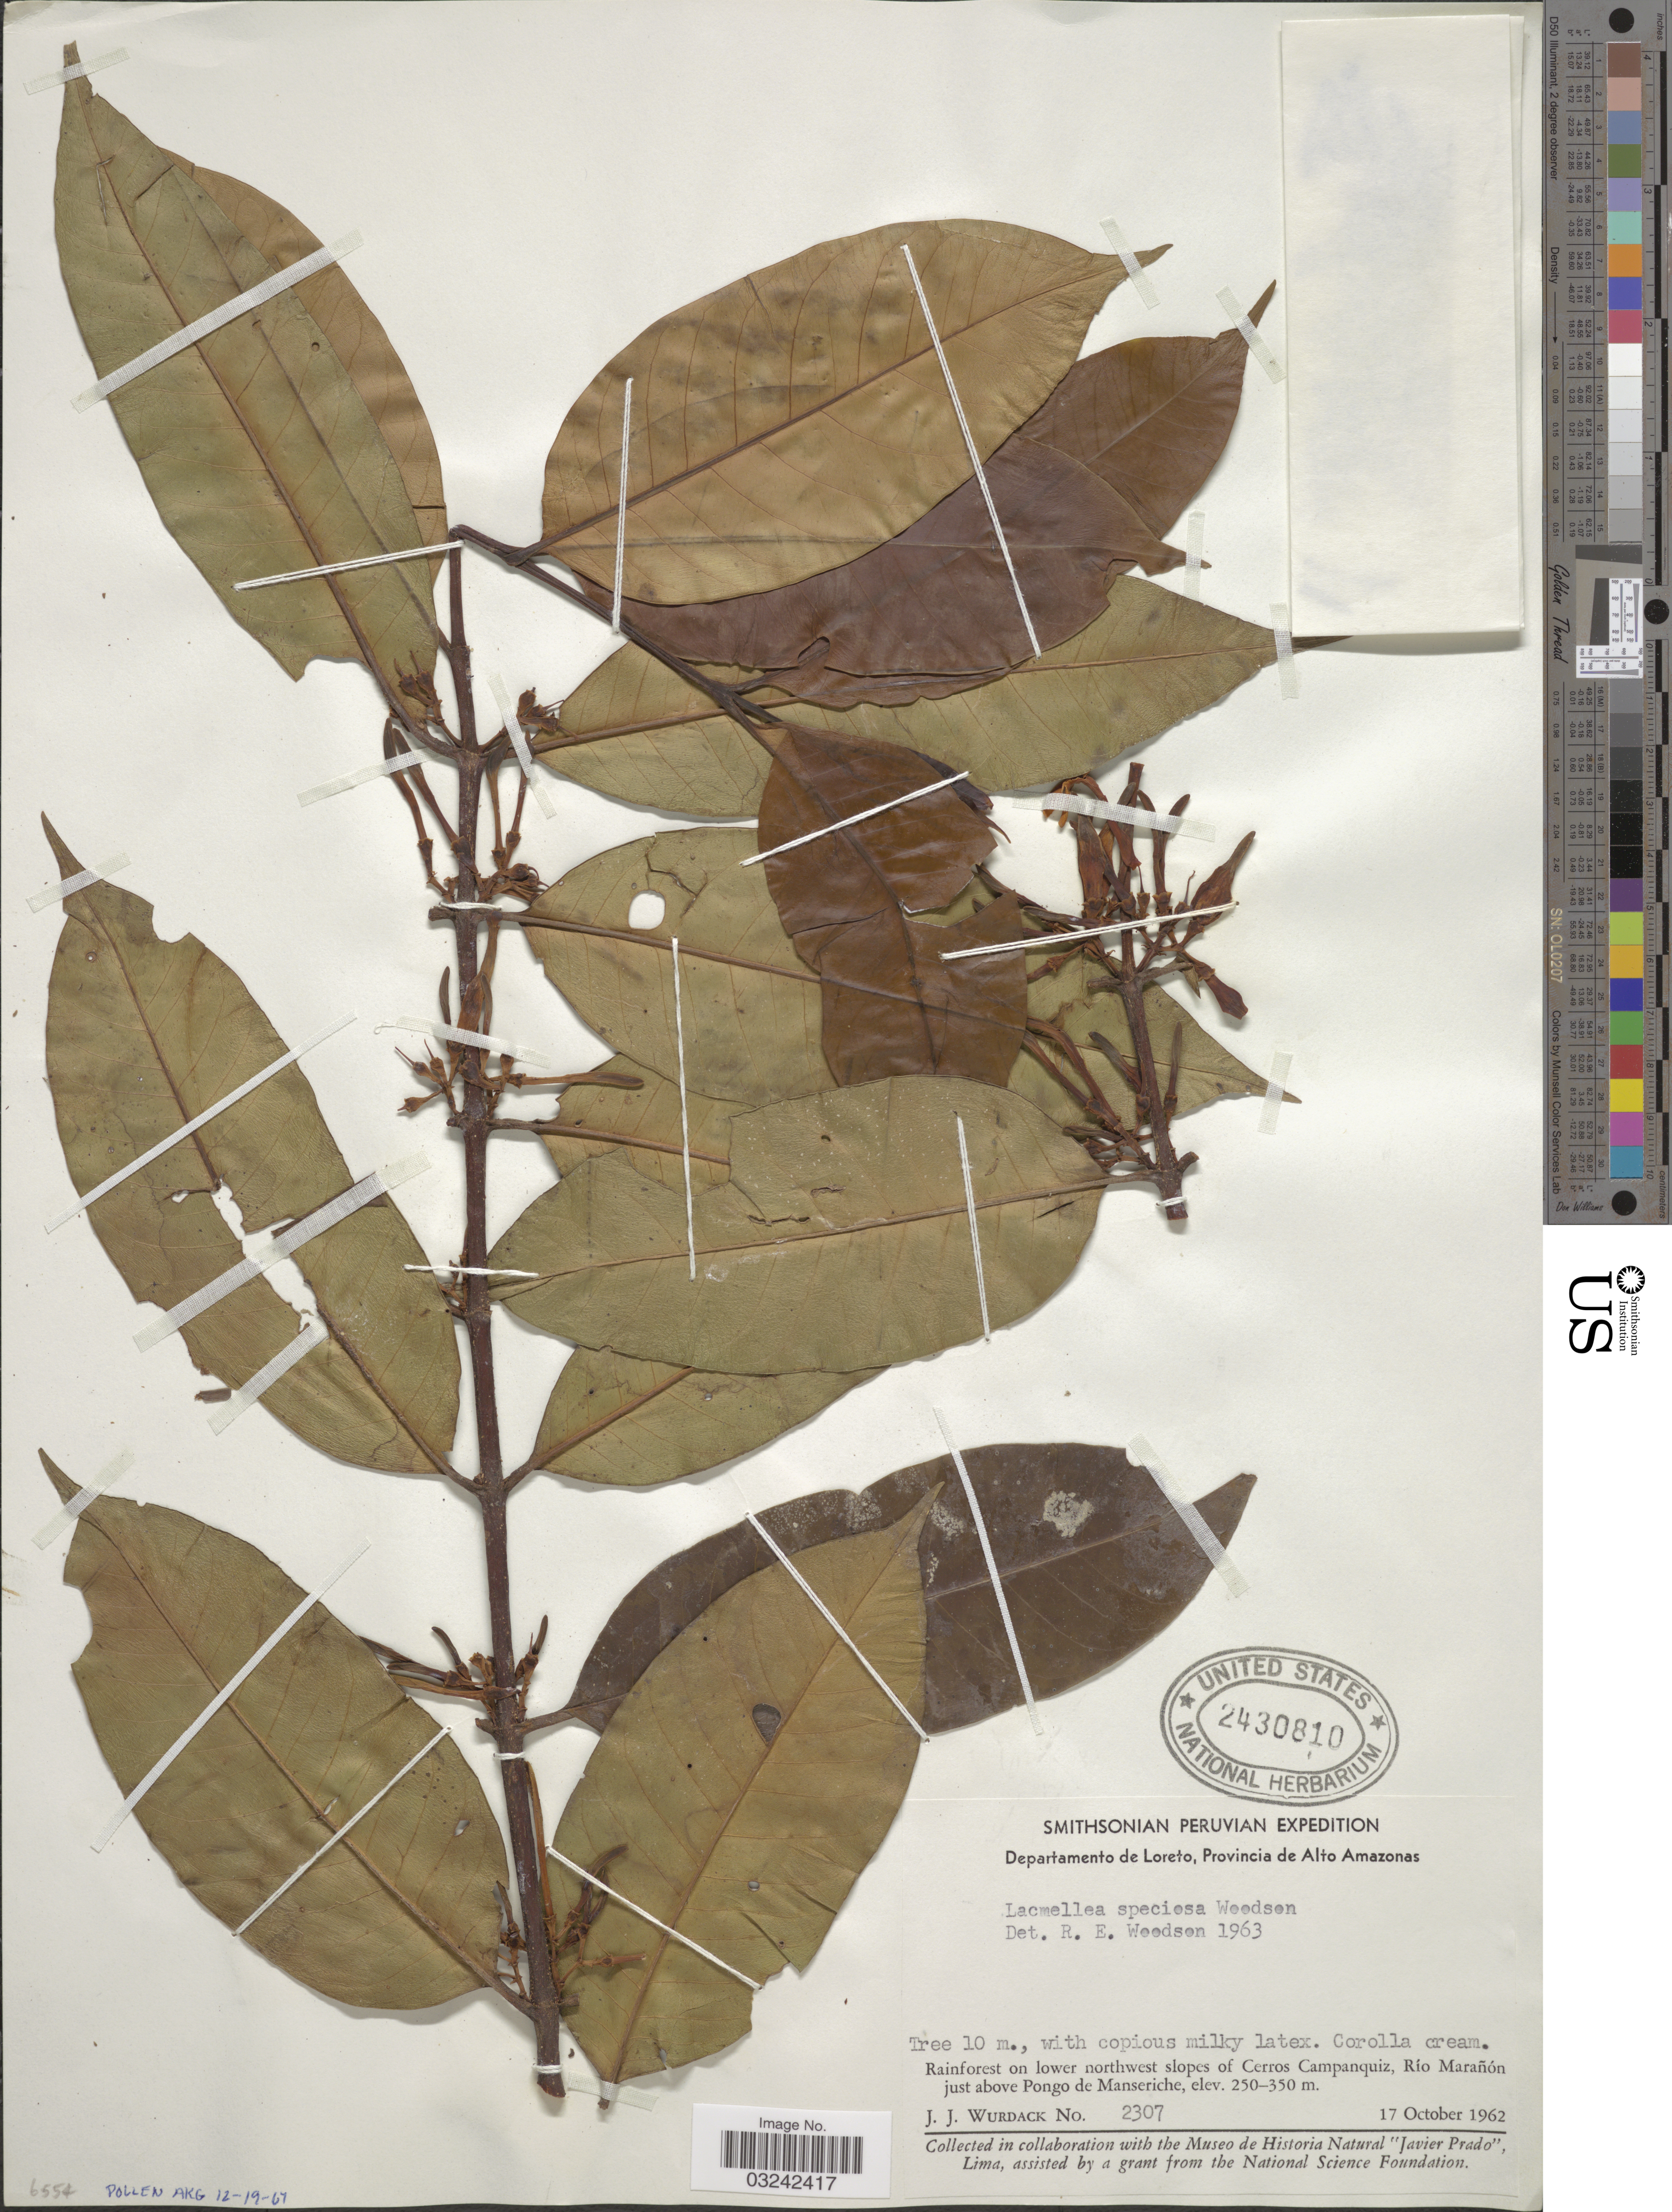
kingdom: Plantae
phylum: Tracheophyta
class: Magnoliopsida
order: Gentianales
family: Apocynaceae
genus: Lacmellea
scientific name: Lacmellea speciosa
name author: Woodson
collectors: J. J. Wurdack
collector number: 2307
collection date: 1962-10-17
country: Peru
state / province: Loreto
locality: Departamento de Loreto, Provincia de Alto Amazonas. Rainforest on lower northwest slopes of Cerros Campanquiz, Río Marañón just above Pongo de Manseriche.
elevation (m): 250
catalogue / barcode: US 2430810